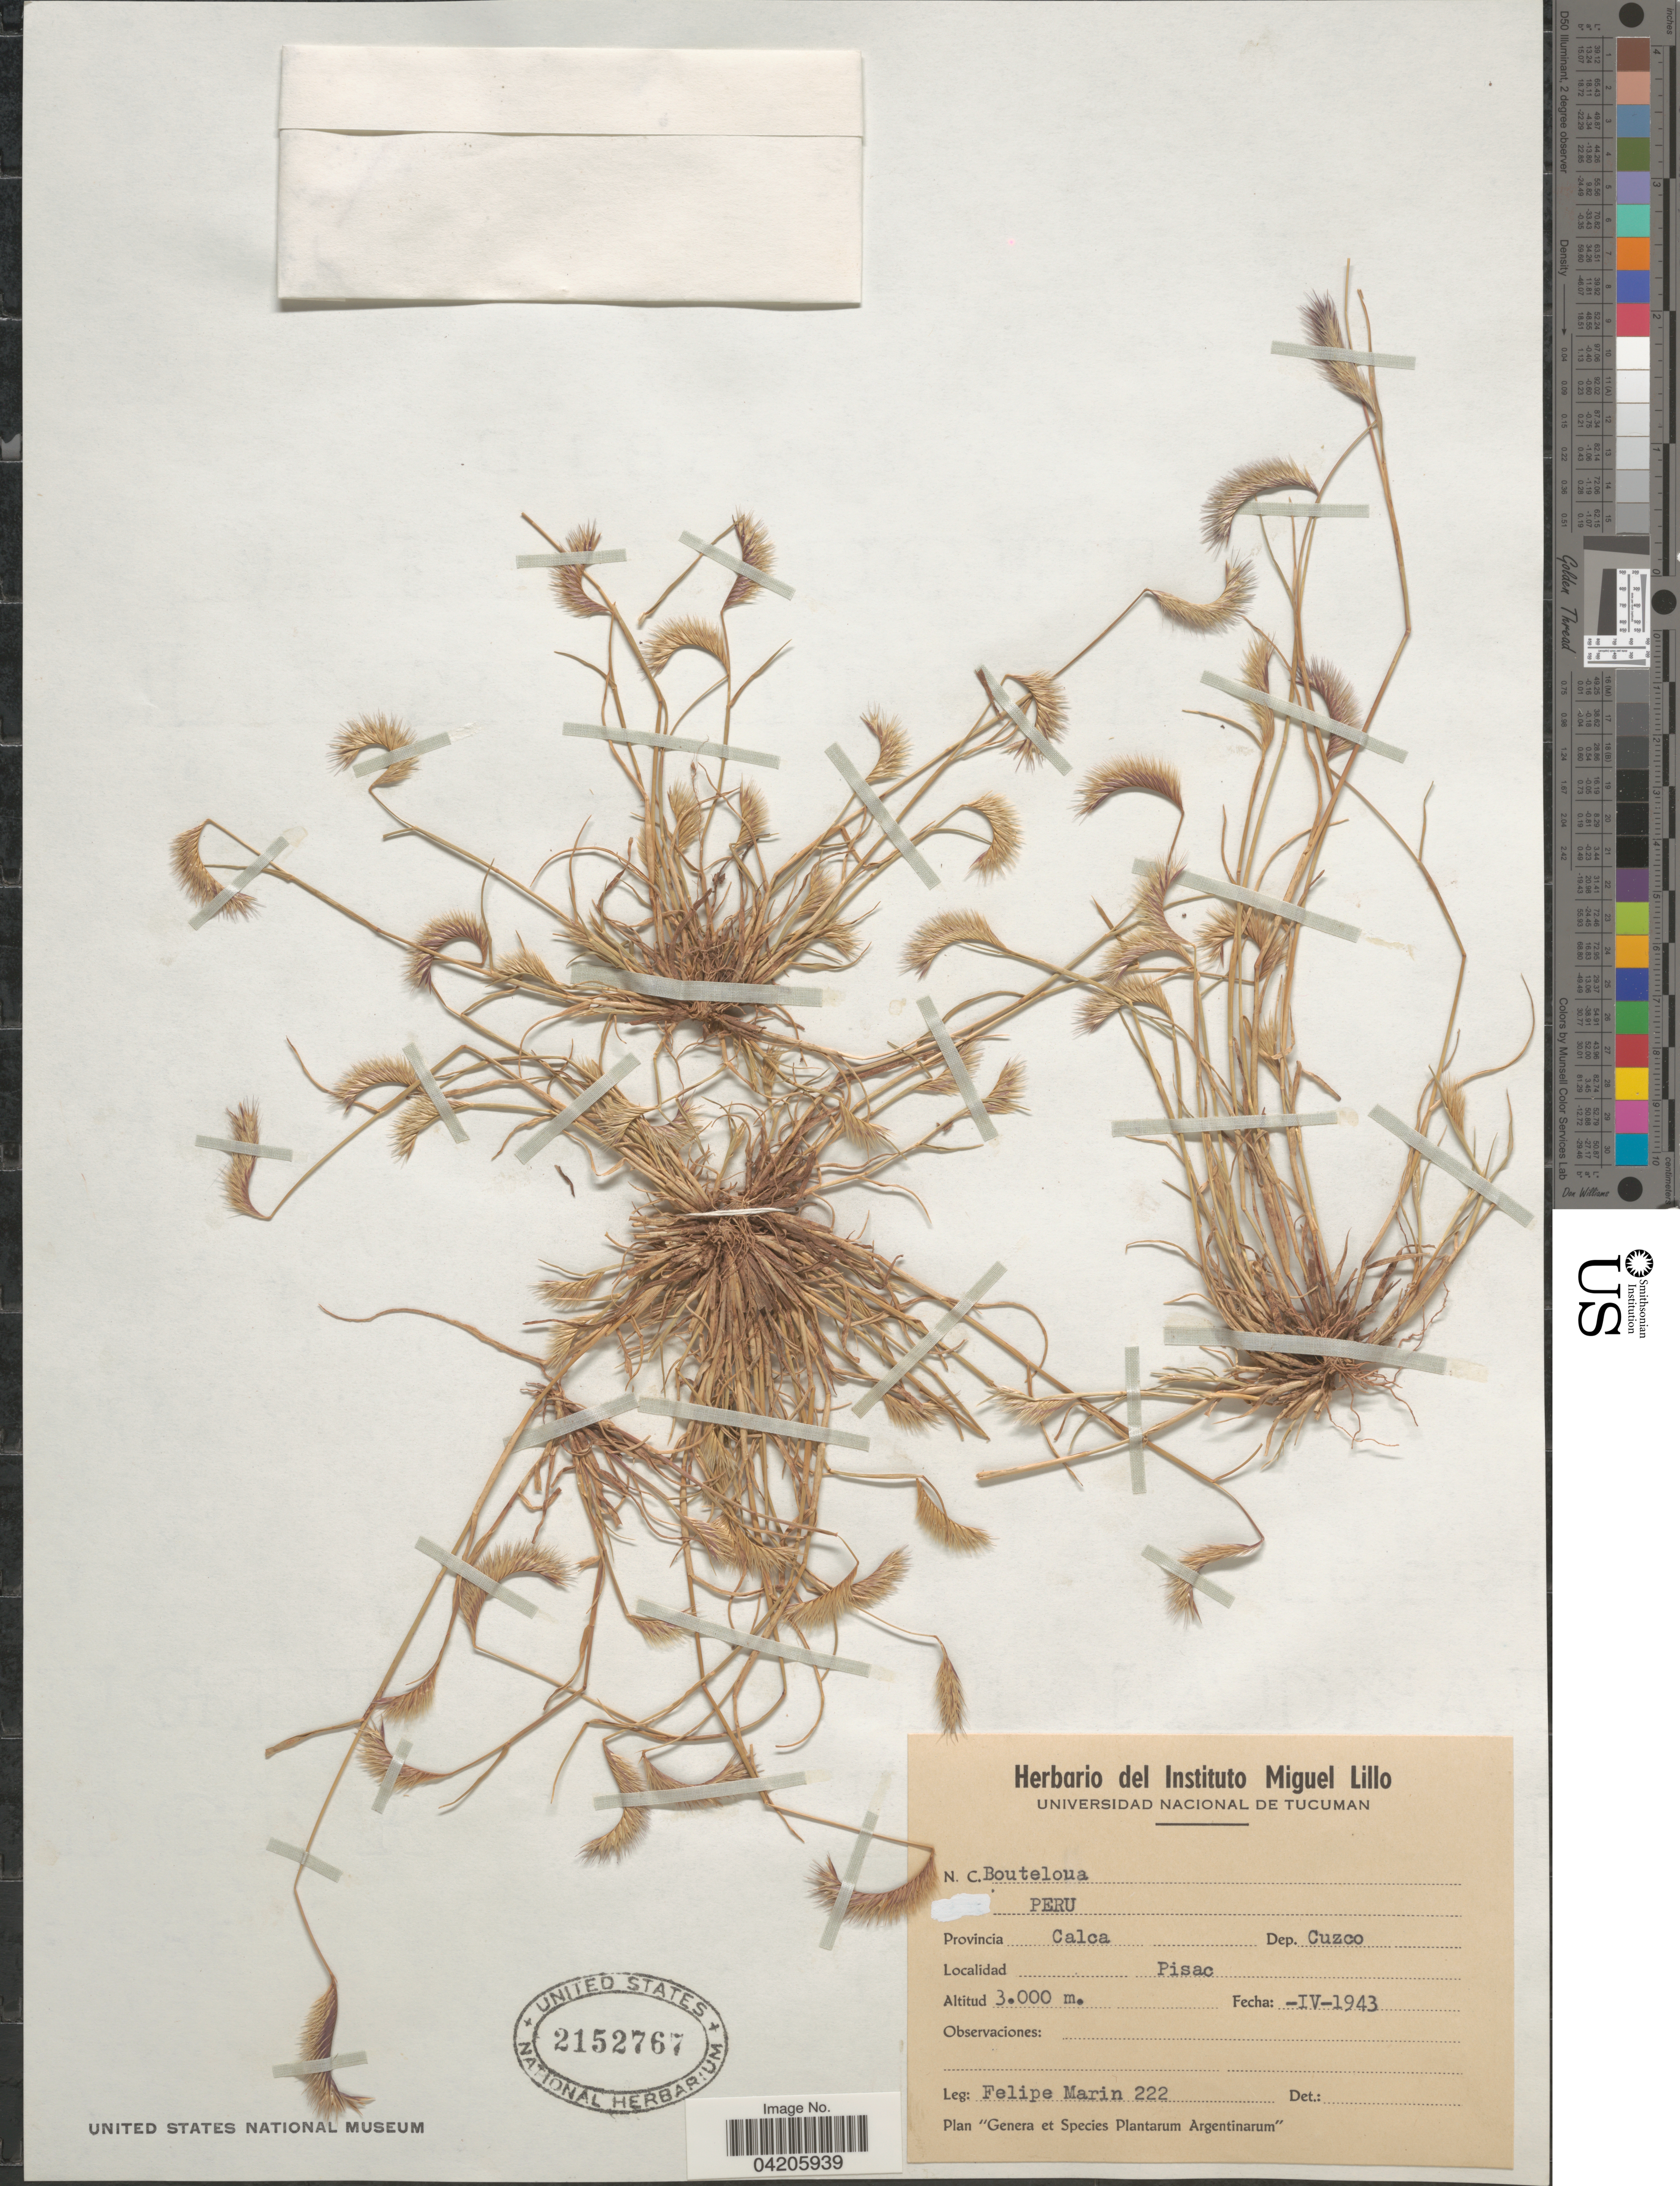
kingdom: Plantae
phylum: Tracheophyta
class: Liliopsida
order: Poales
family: Poaceae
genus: Bouteloua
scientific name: Bouteloua simplex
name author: Lag.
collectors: F. Marin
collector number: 222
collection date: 1943-04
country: Peru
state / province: Cusco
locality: Provincia Calca. Dep. Cuzco. Pisac.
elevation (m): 3000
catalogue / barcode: US 2152767